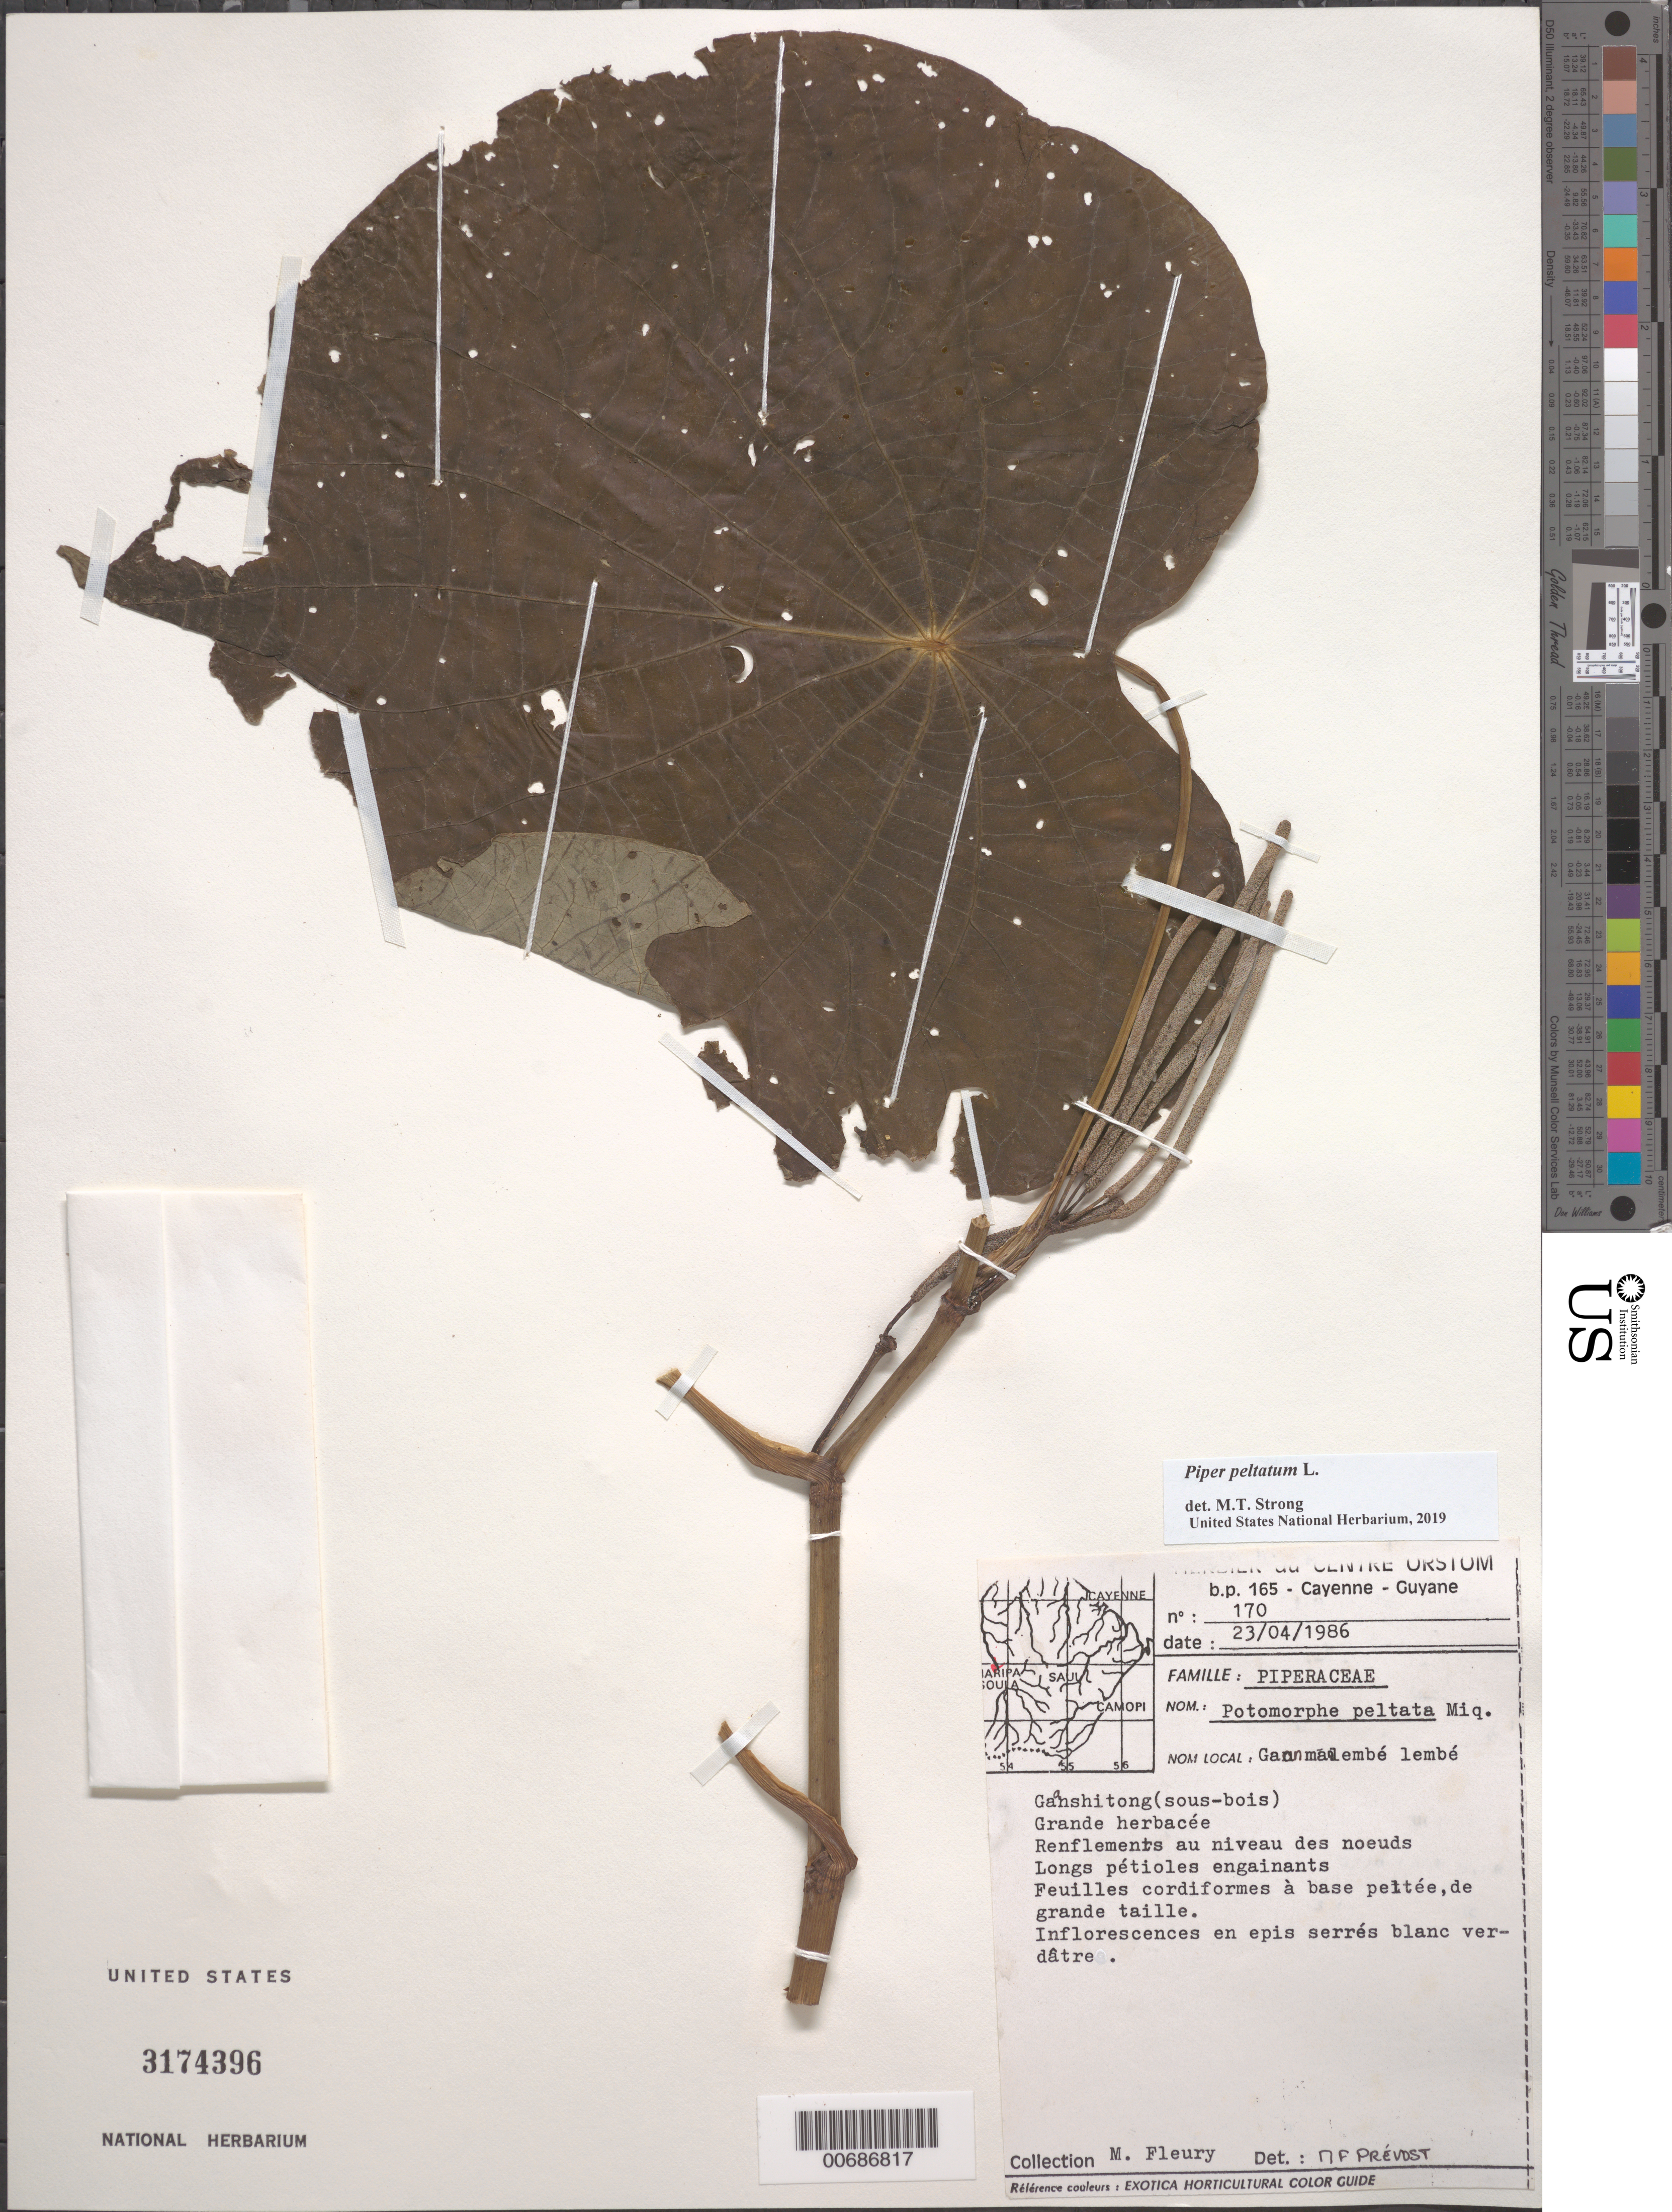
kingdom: Plantae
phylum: Tracheophyta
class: Magnoliopsida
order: Piperales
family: Piperaceae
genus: Piper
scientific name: Piper peltatum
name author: L.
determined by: Strong, M. T., (US), Smithsonian Institution - National Museum of Natural History (UNITED STATES)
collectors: M. Fleury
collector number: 170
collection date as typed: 23-Apr-86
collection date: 1986-04-23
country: French Guiana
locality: Maripasoula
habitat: Gaangshitong (sous bois)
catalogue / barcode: US 3174396